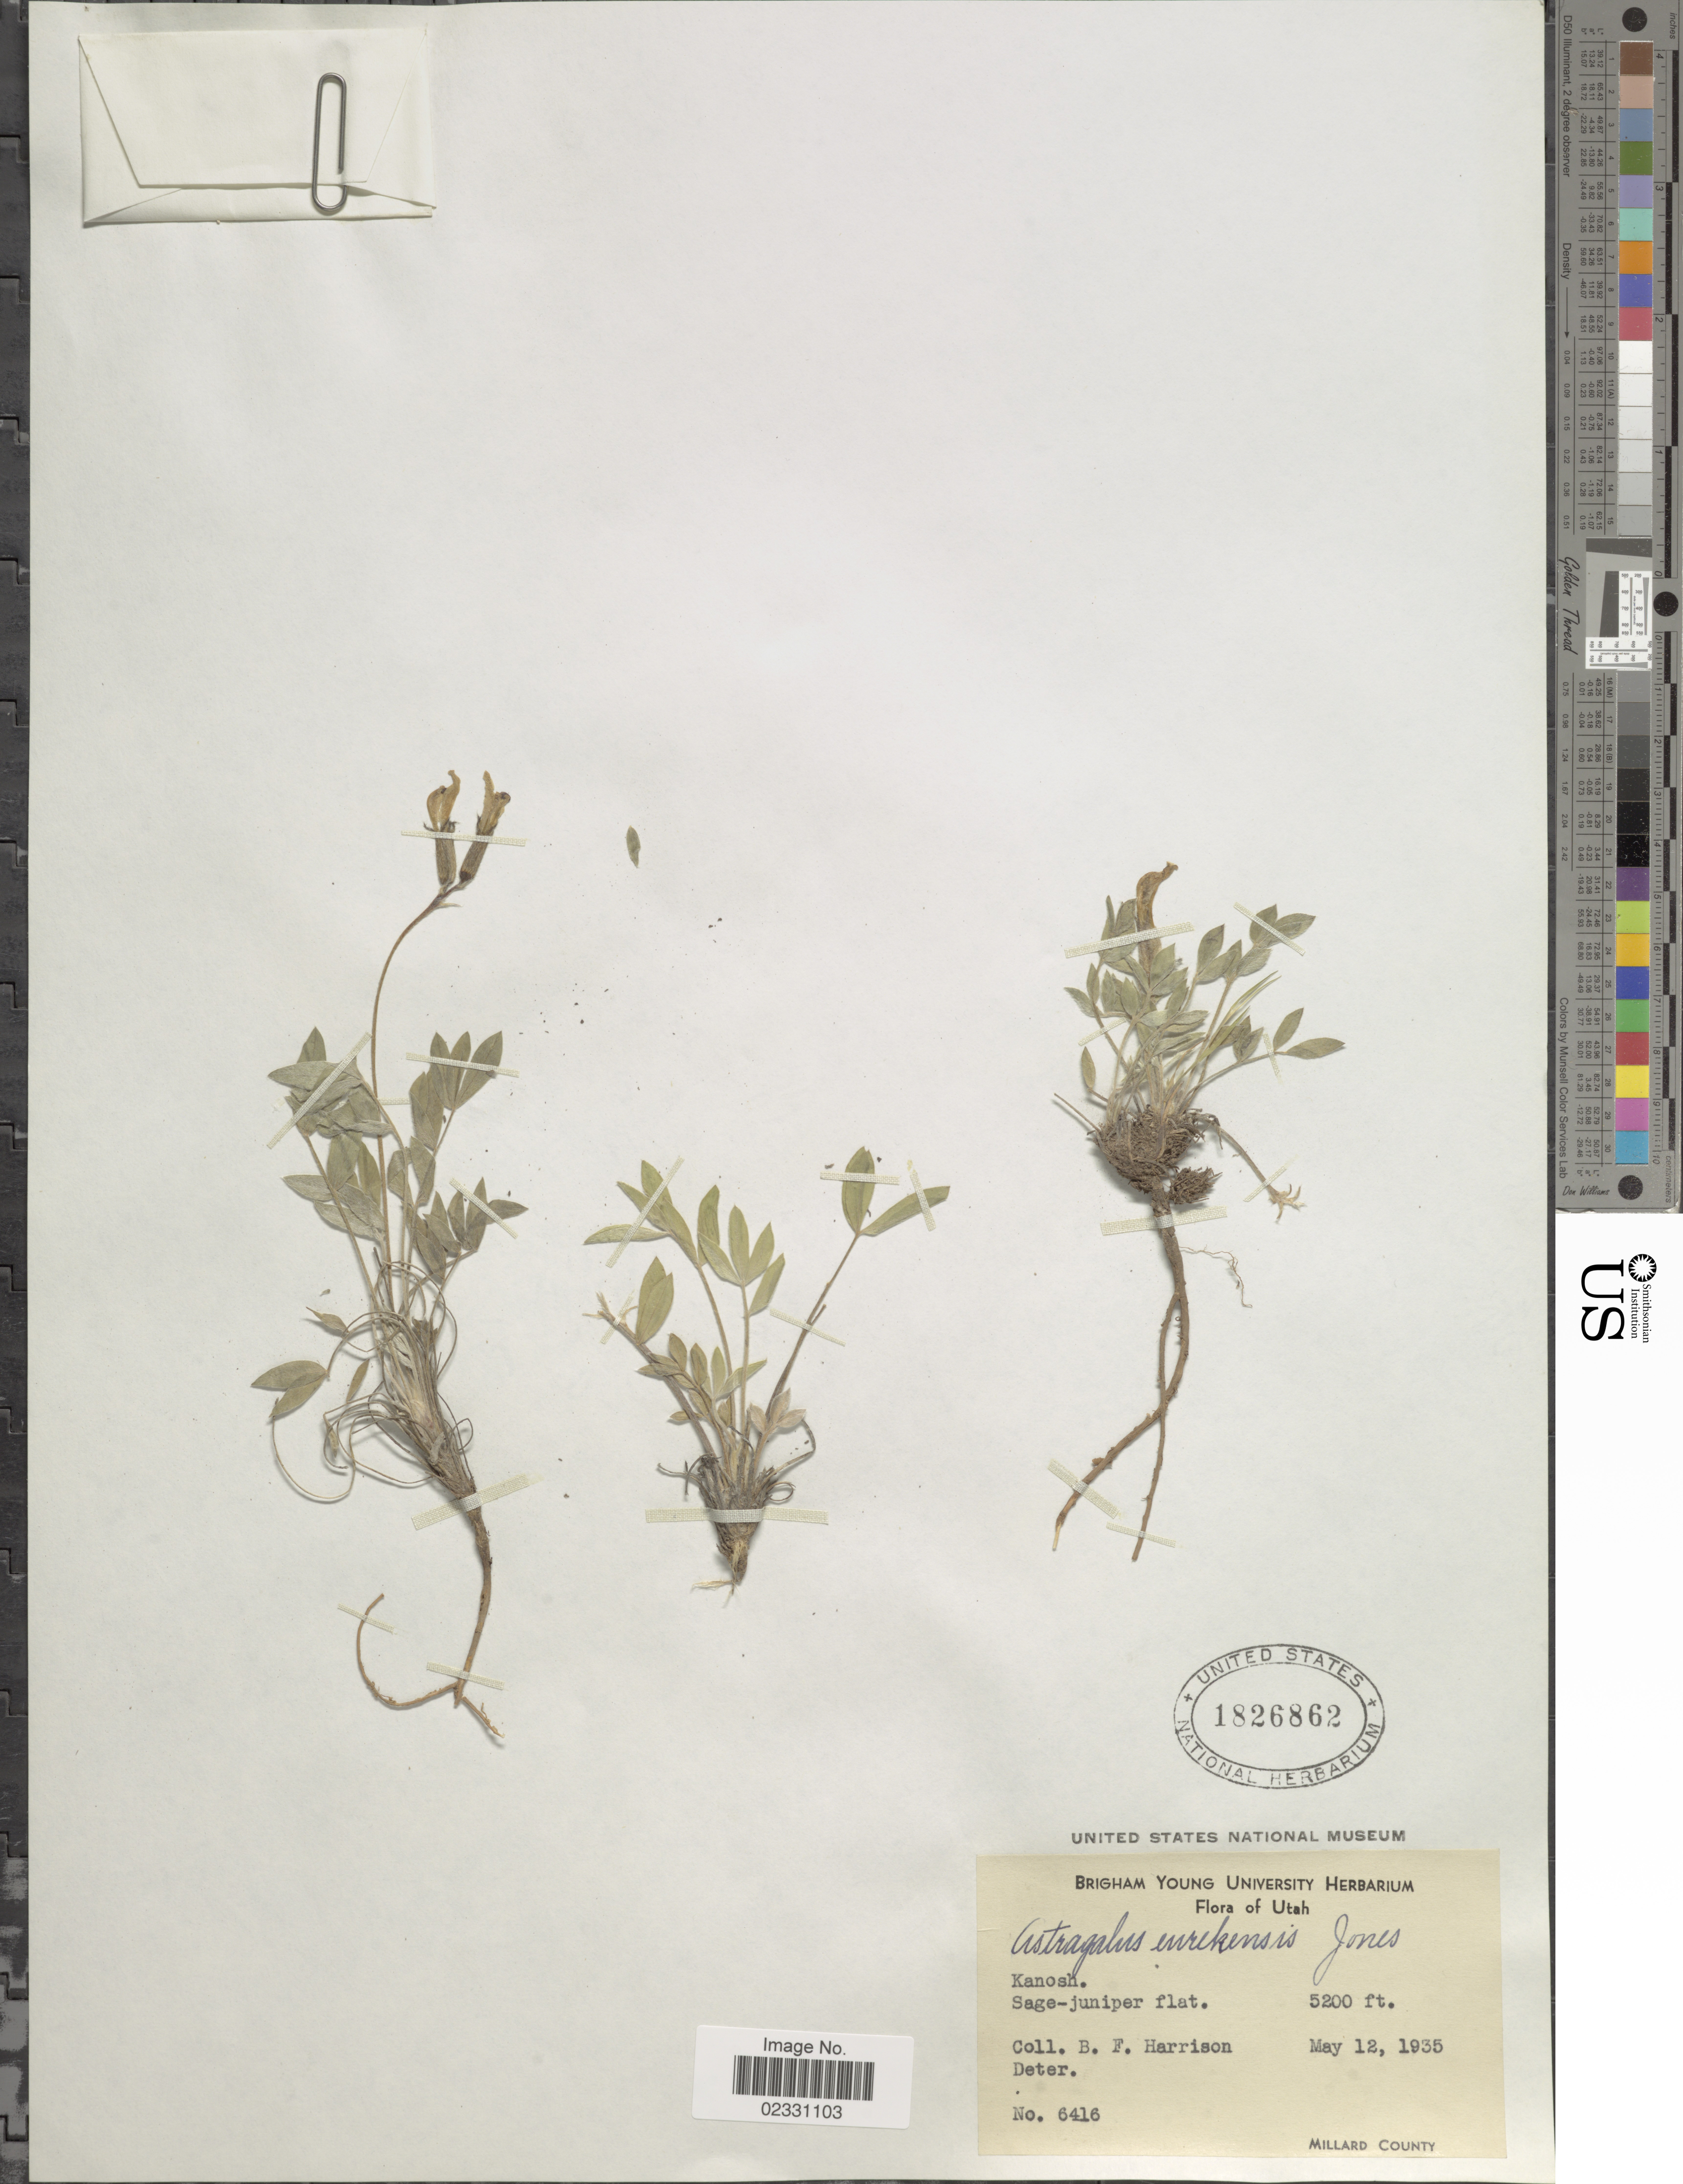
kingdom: Plantae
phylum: Tracheophyta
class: Magnoliopsida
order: Fabales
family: Fabaceae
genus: Astragalus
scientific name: Astragalus eurekensis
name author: M.E. Jones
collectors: B. F. Harrison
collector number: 6416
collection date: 1935-05-12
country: United States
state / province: Utah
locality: Kanosh. Millard County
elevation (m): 1585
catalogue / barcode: US 1826862